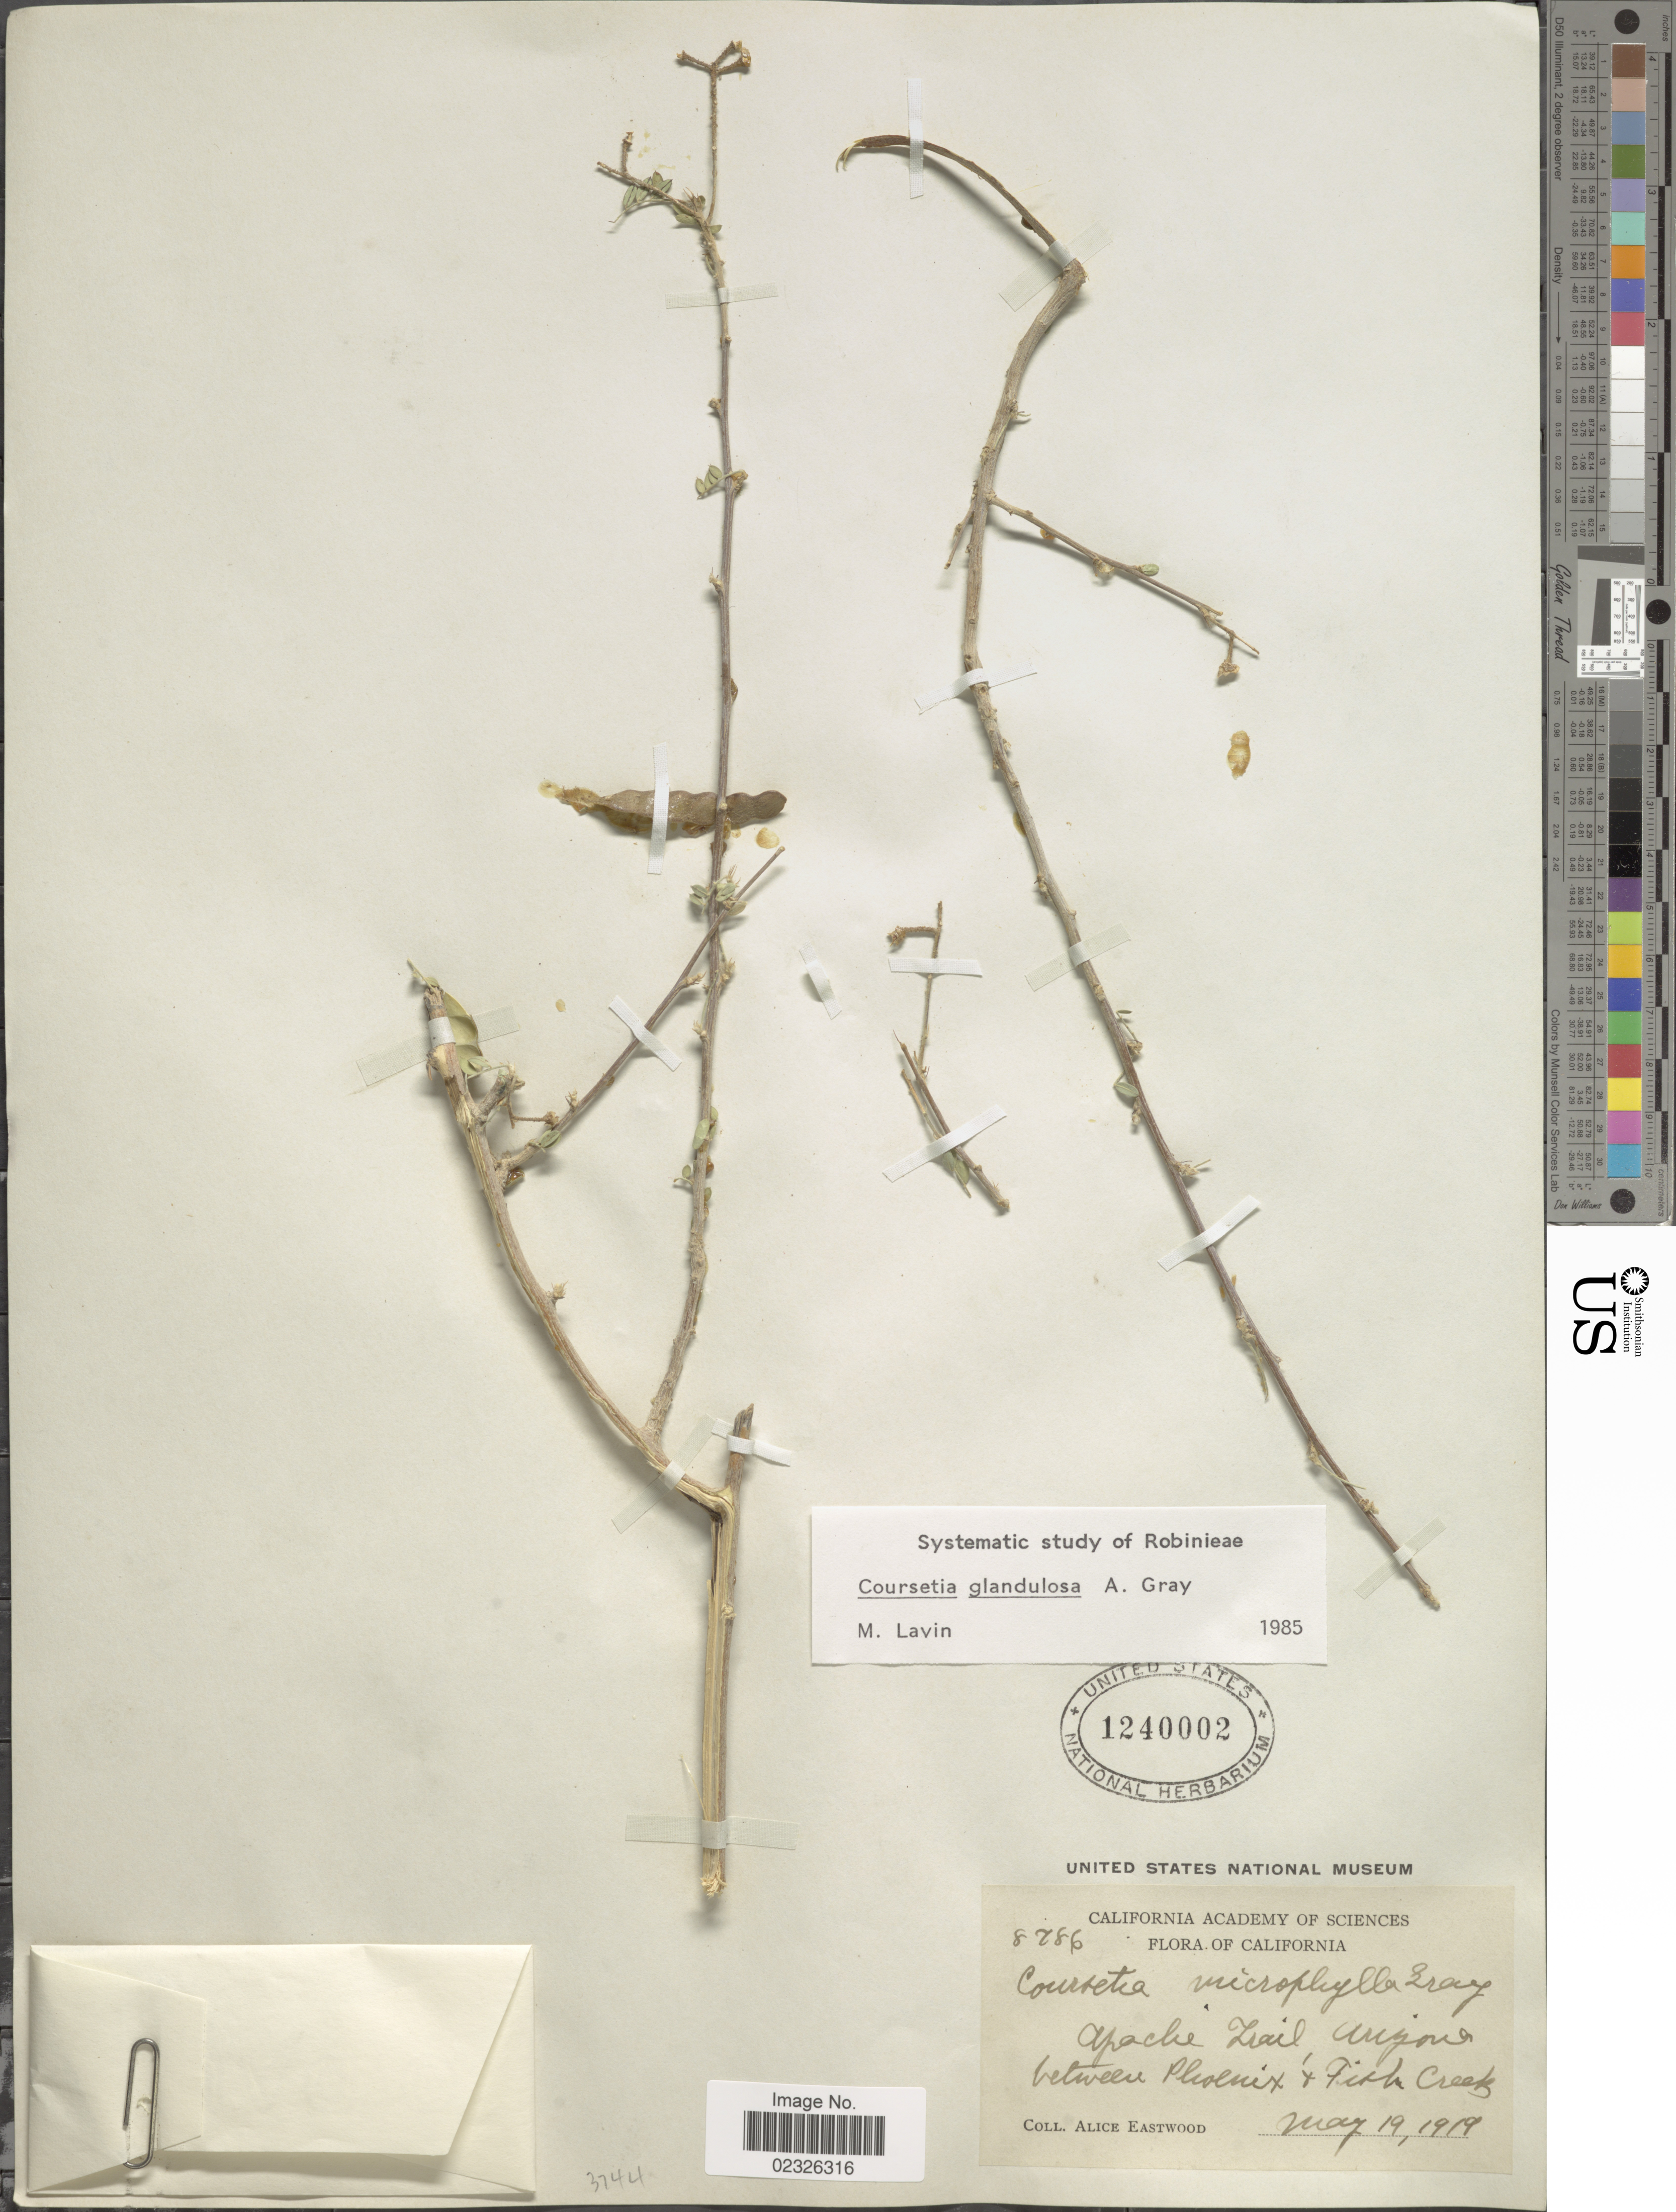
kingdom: Plantae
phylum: Tracheophyta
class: Magnoliopsida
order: Fabales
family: Fabaceae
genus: Coursetia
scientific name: Coursetia glandulosa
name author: A. Gray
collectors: A. Eastwood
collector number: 8786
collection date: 1919-05-19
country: United States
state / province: Arizona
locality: Apache Trail Arizona between Phoenix & Fish Creek.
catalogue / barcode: US 1240002